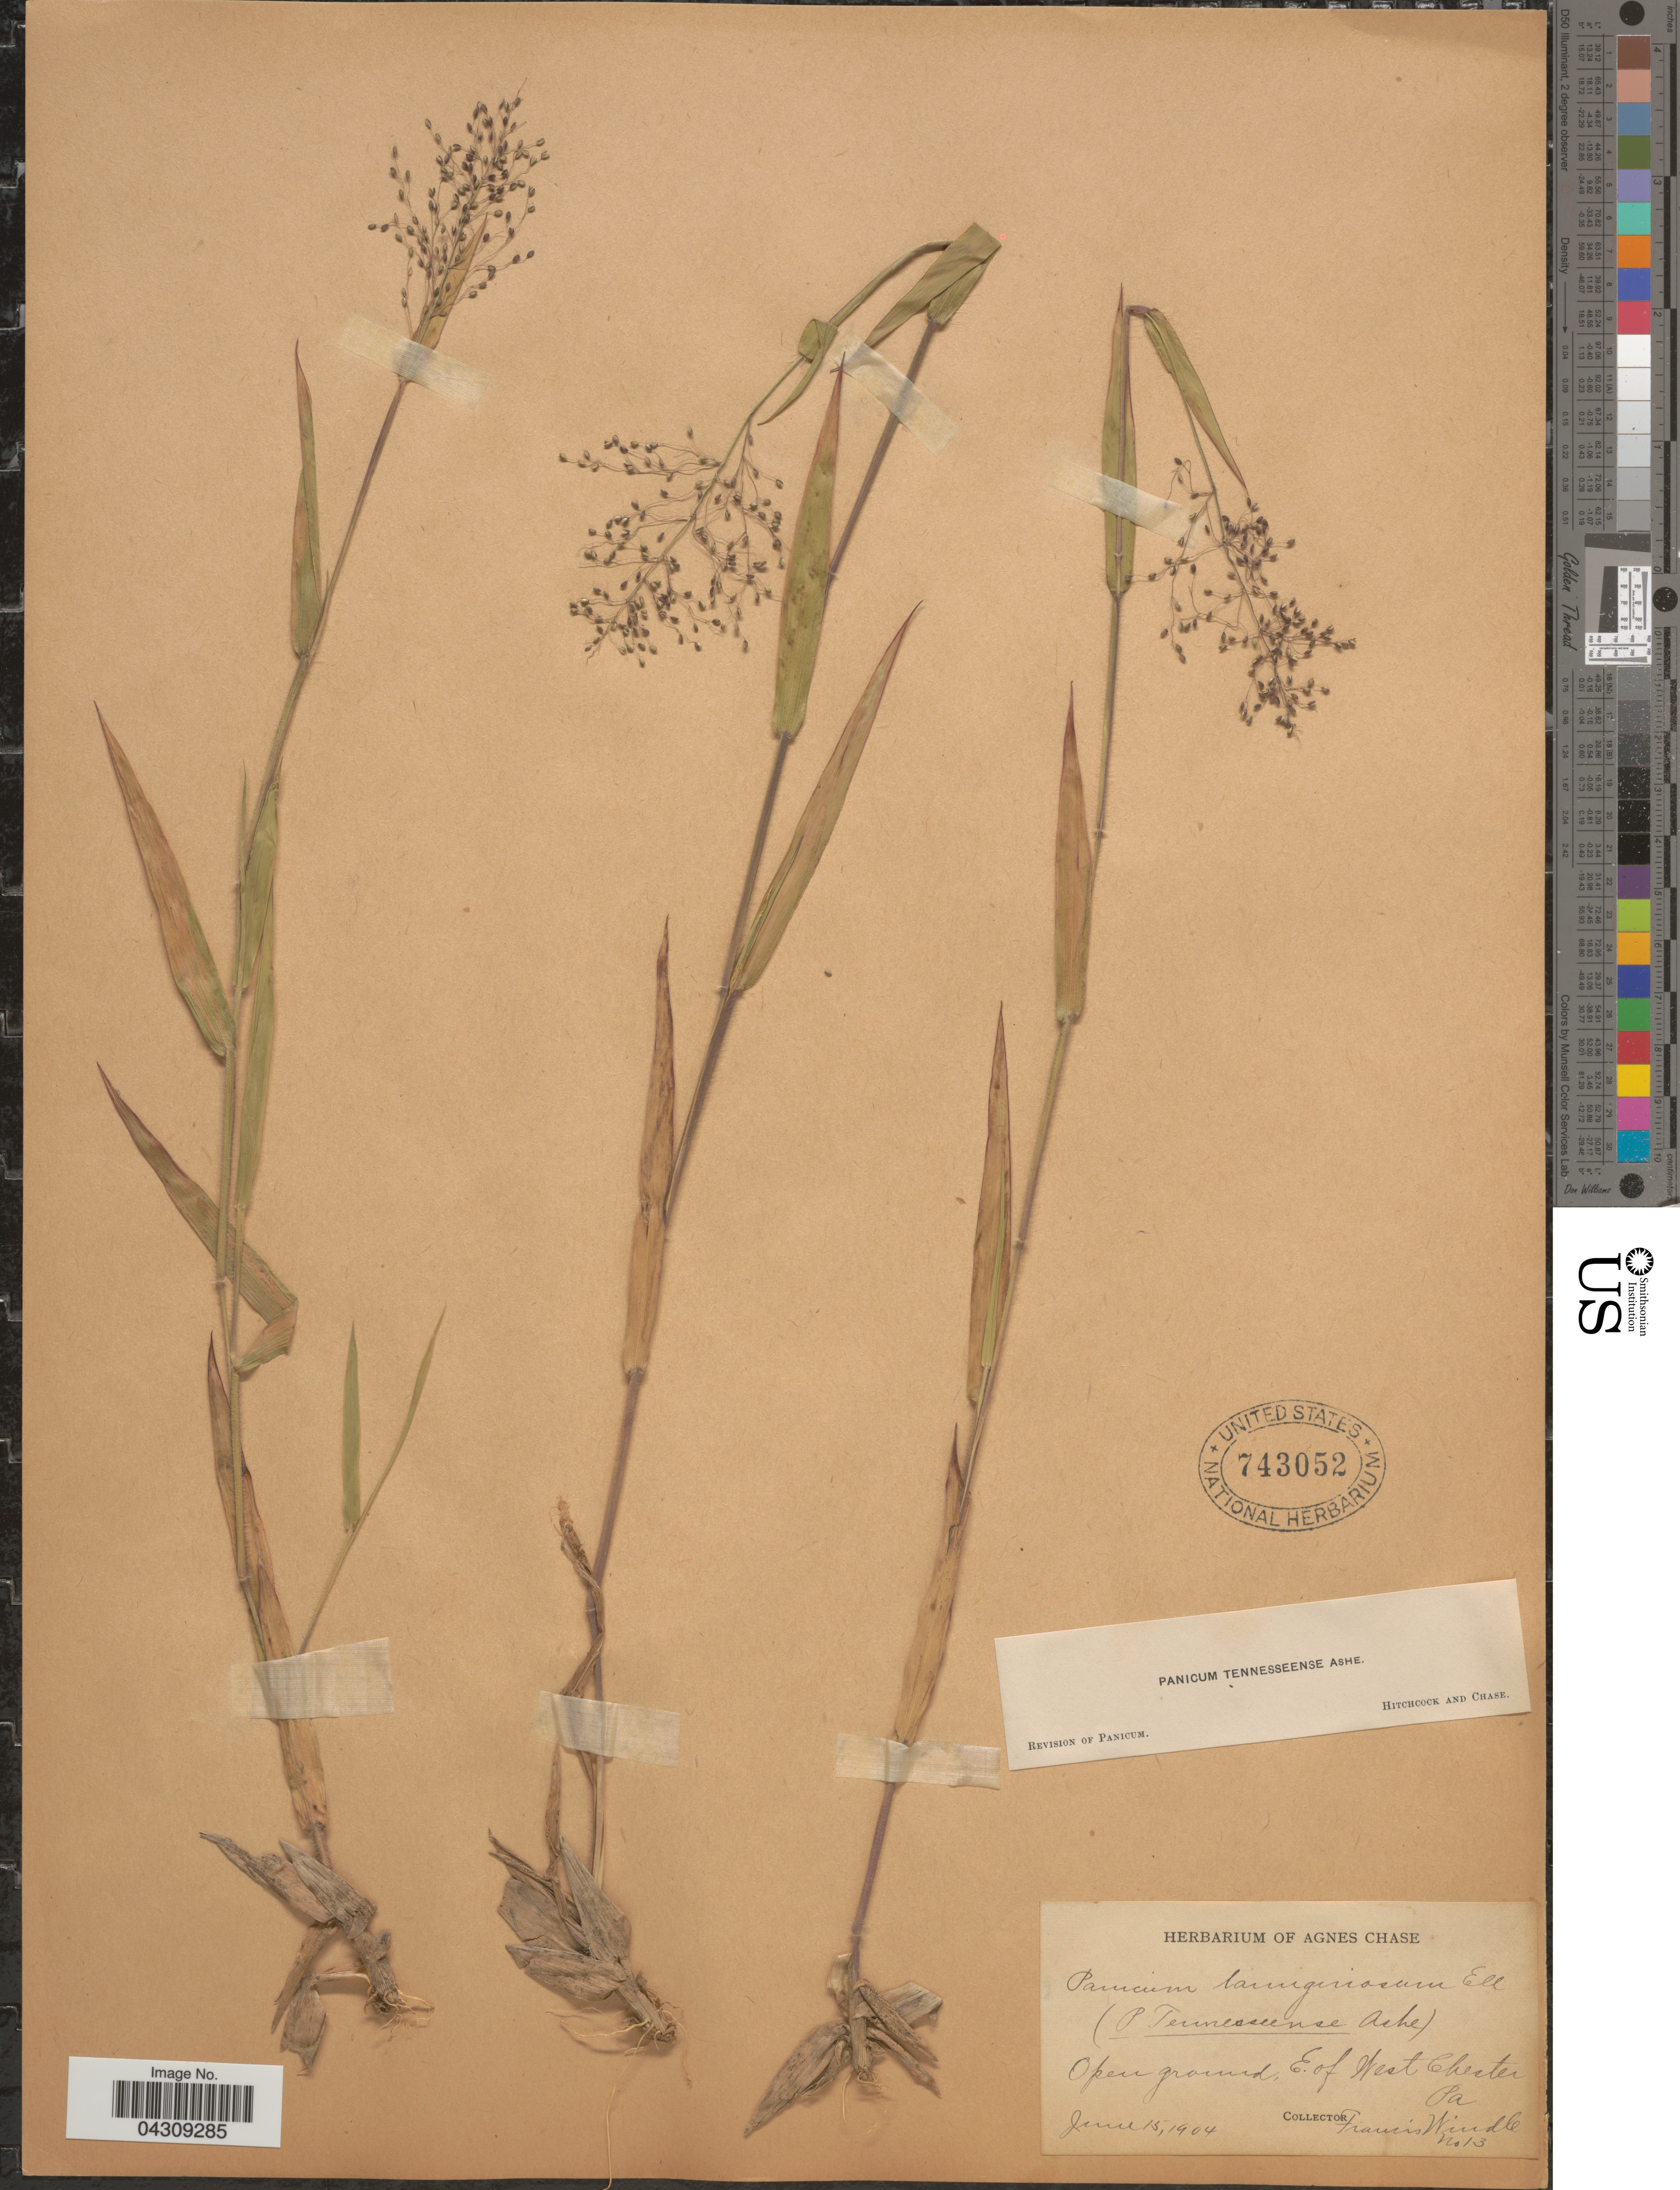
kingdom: Plantae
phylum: Tracheophyta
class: Liliopsida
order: Poales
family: Poaceae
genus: Dichanthelium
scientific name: Dichanthelium acuminatum var. acuminatum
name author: (Sw.) Gould & C.A. Clark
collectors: F. Windle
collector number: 13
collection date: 1904-06-15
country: United States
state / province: Pennsylvania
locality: Open ground, E. of West Chester.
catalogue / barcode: US 743052